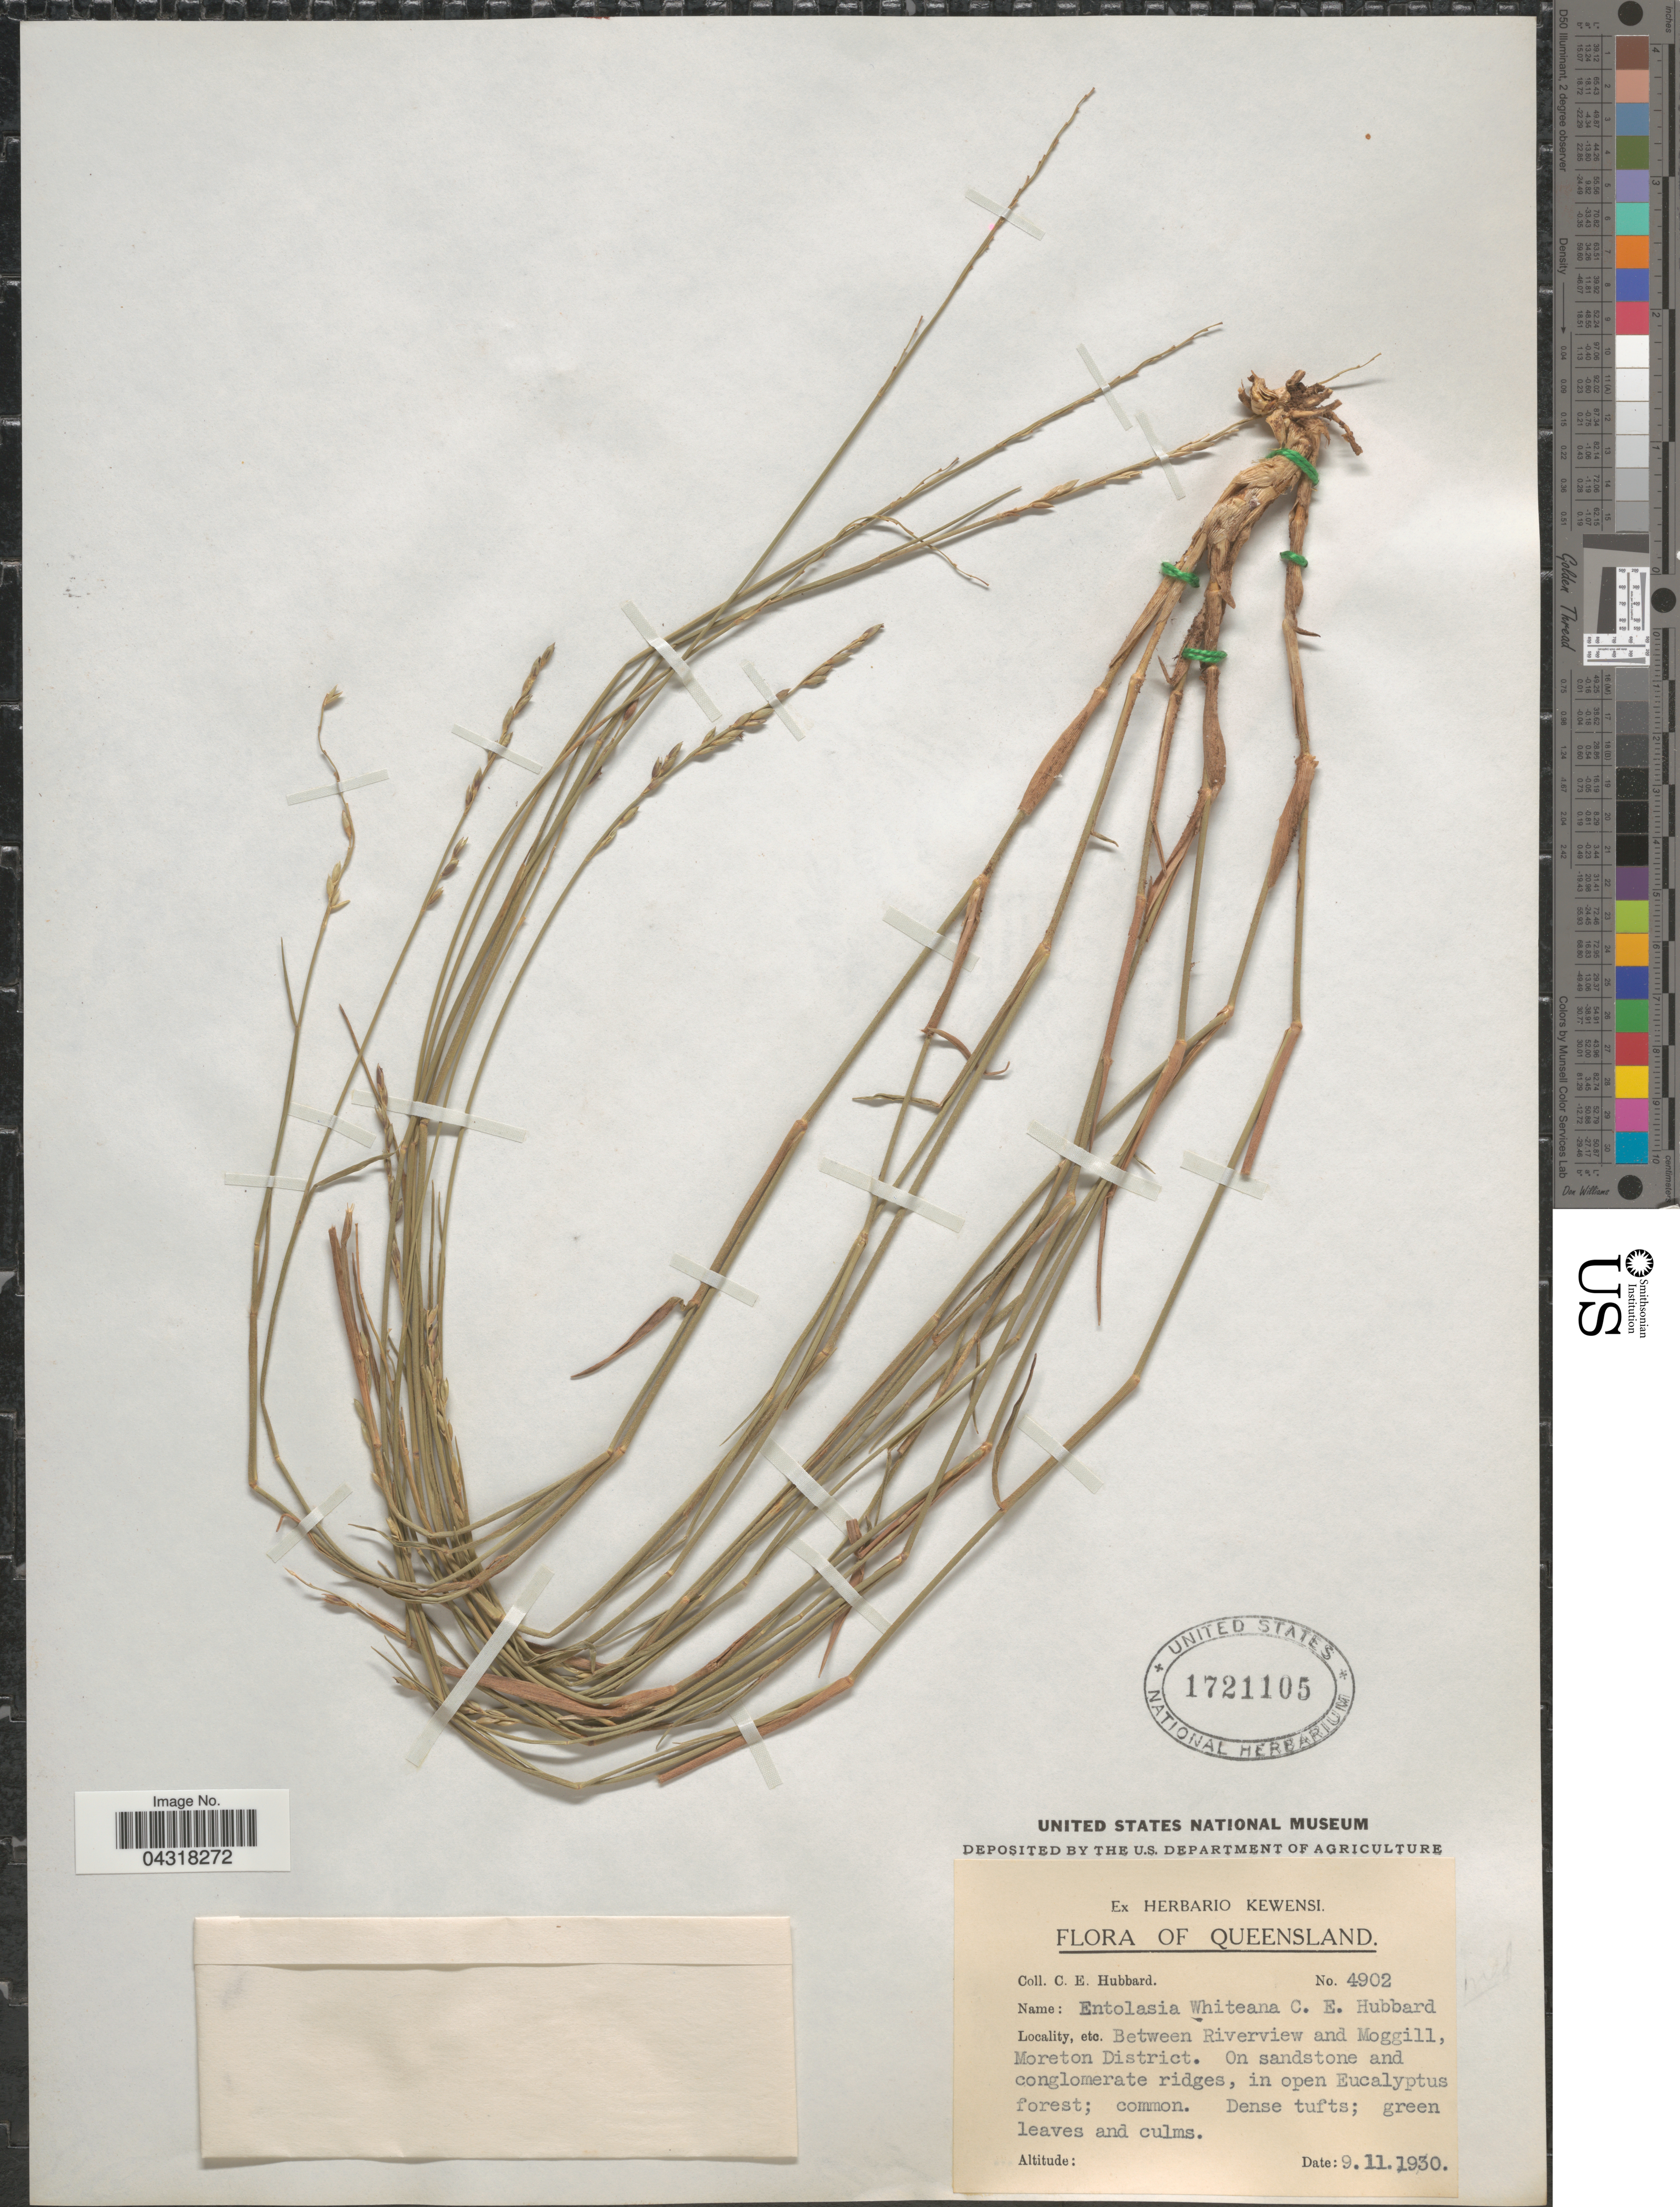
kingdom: Plantae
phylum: Tracheophyta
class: Liliopsida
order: Poales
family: Poaceae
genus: Entolasia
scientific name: Entolasia whiteana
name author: C.E. Hubb.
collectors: C. E. Hubbard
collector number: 4902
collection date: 1930-11-09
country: Australia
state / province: Queensland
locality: Between Riverview and Moggill, Moreton District.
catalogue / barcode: US 1721105